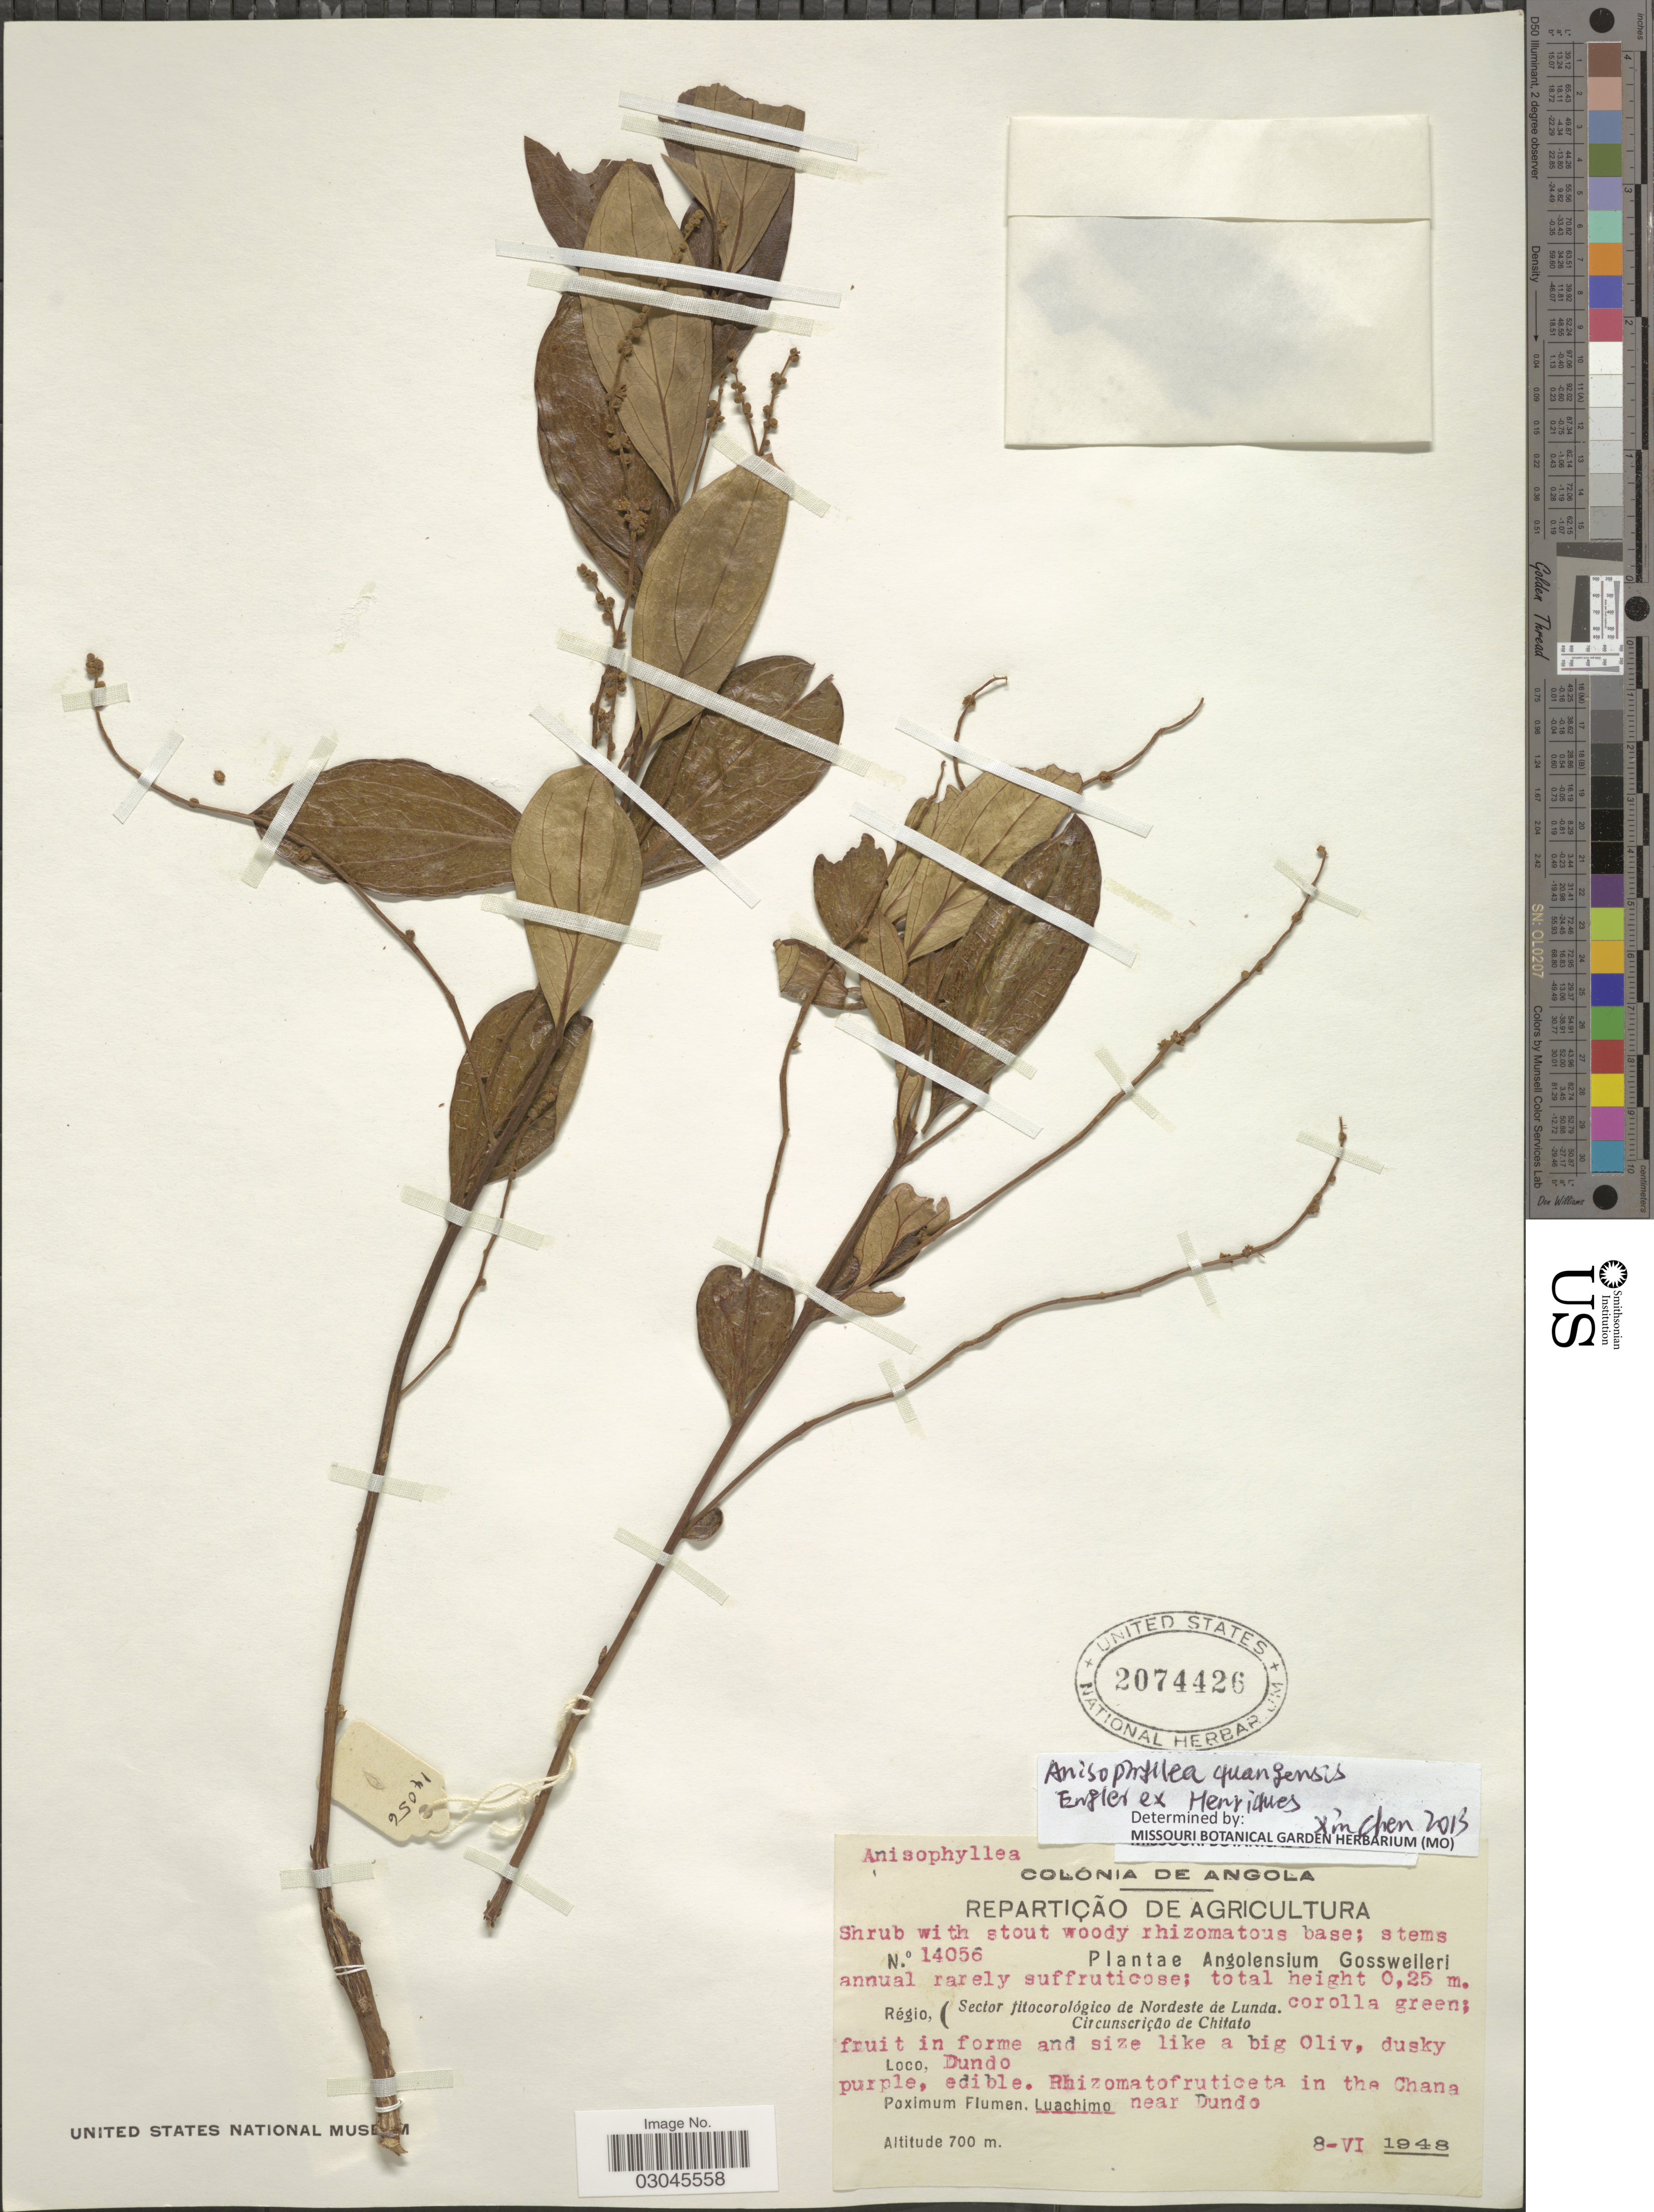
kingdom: Plantae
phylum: Tracheophyta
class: Magnoliopsida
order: Cucurbitales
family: Anisophylleaceae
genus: Anisophyllea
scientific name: Anisophyllea quangensis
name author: Engl. ex Henriq.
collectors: -. Gossweiler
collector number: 14056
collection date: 1948-06-08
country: Angola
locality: (Sector fitocorològico de Nordeste de Lunda. Circunscrição de Chitato), Dundo. Luachimo, near Dundo.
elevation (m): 700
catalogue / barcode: US 2074426